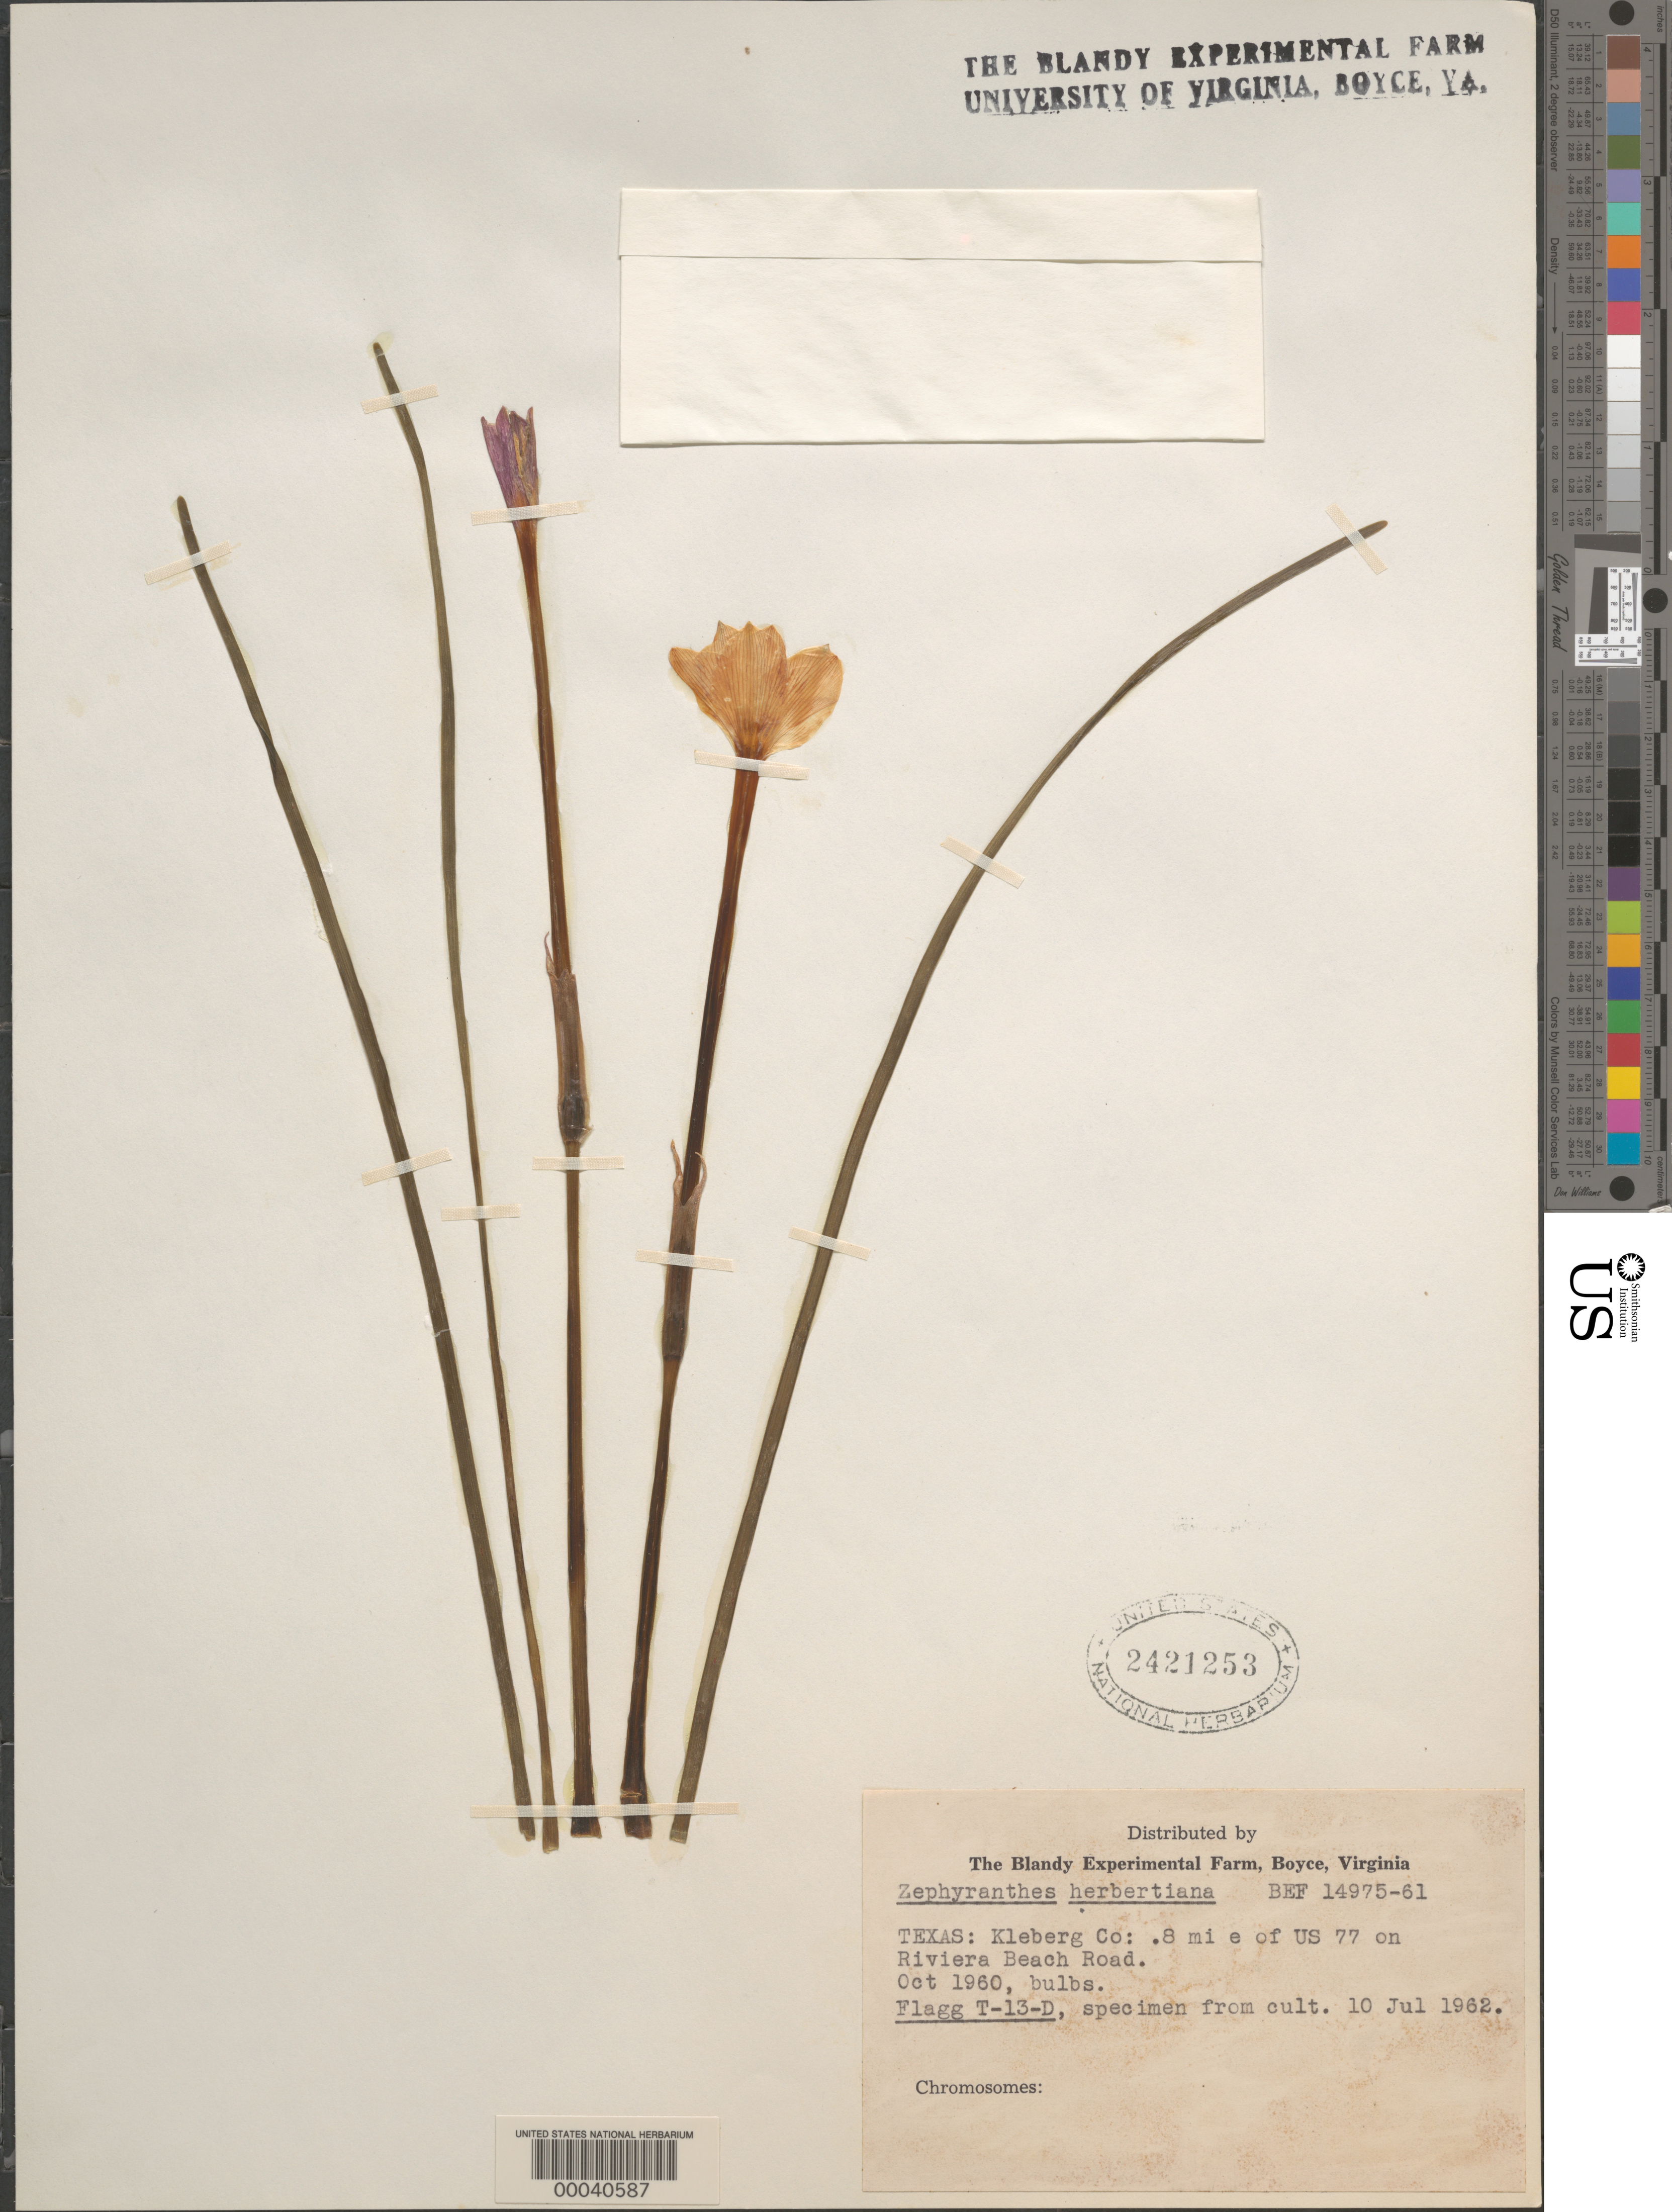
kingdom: Plantae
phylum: Tracheophyta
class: Liliopsida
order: Asparagales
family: Amaryllidaceae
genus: Zephyranthes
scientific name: Zephyranthes herbertiana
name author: D. Dietr.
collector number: Bef 14975-61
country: United States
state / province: Texas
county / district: Kleberg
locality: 0.8 mi. e of us 77 on riviera beach rd.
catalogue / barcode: US 2421253